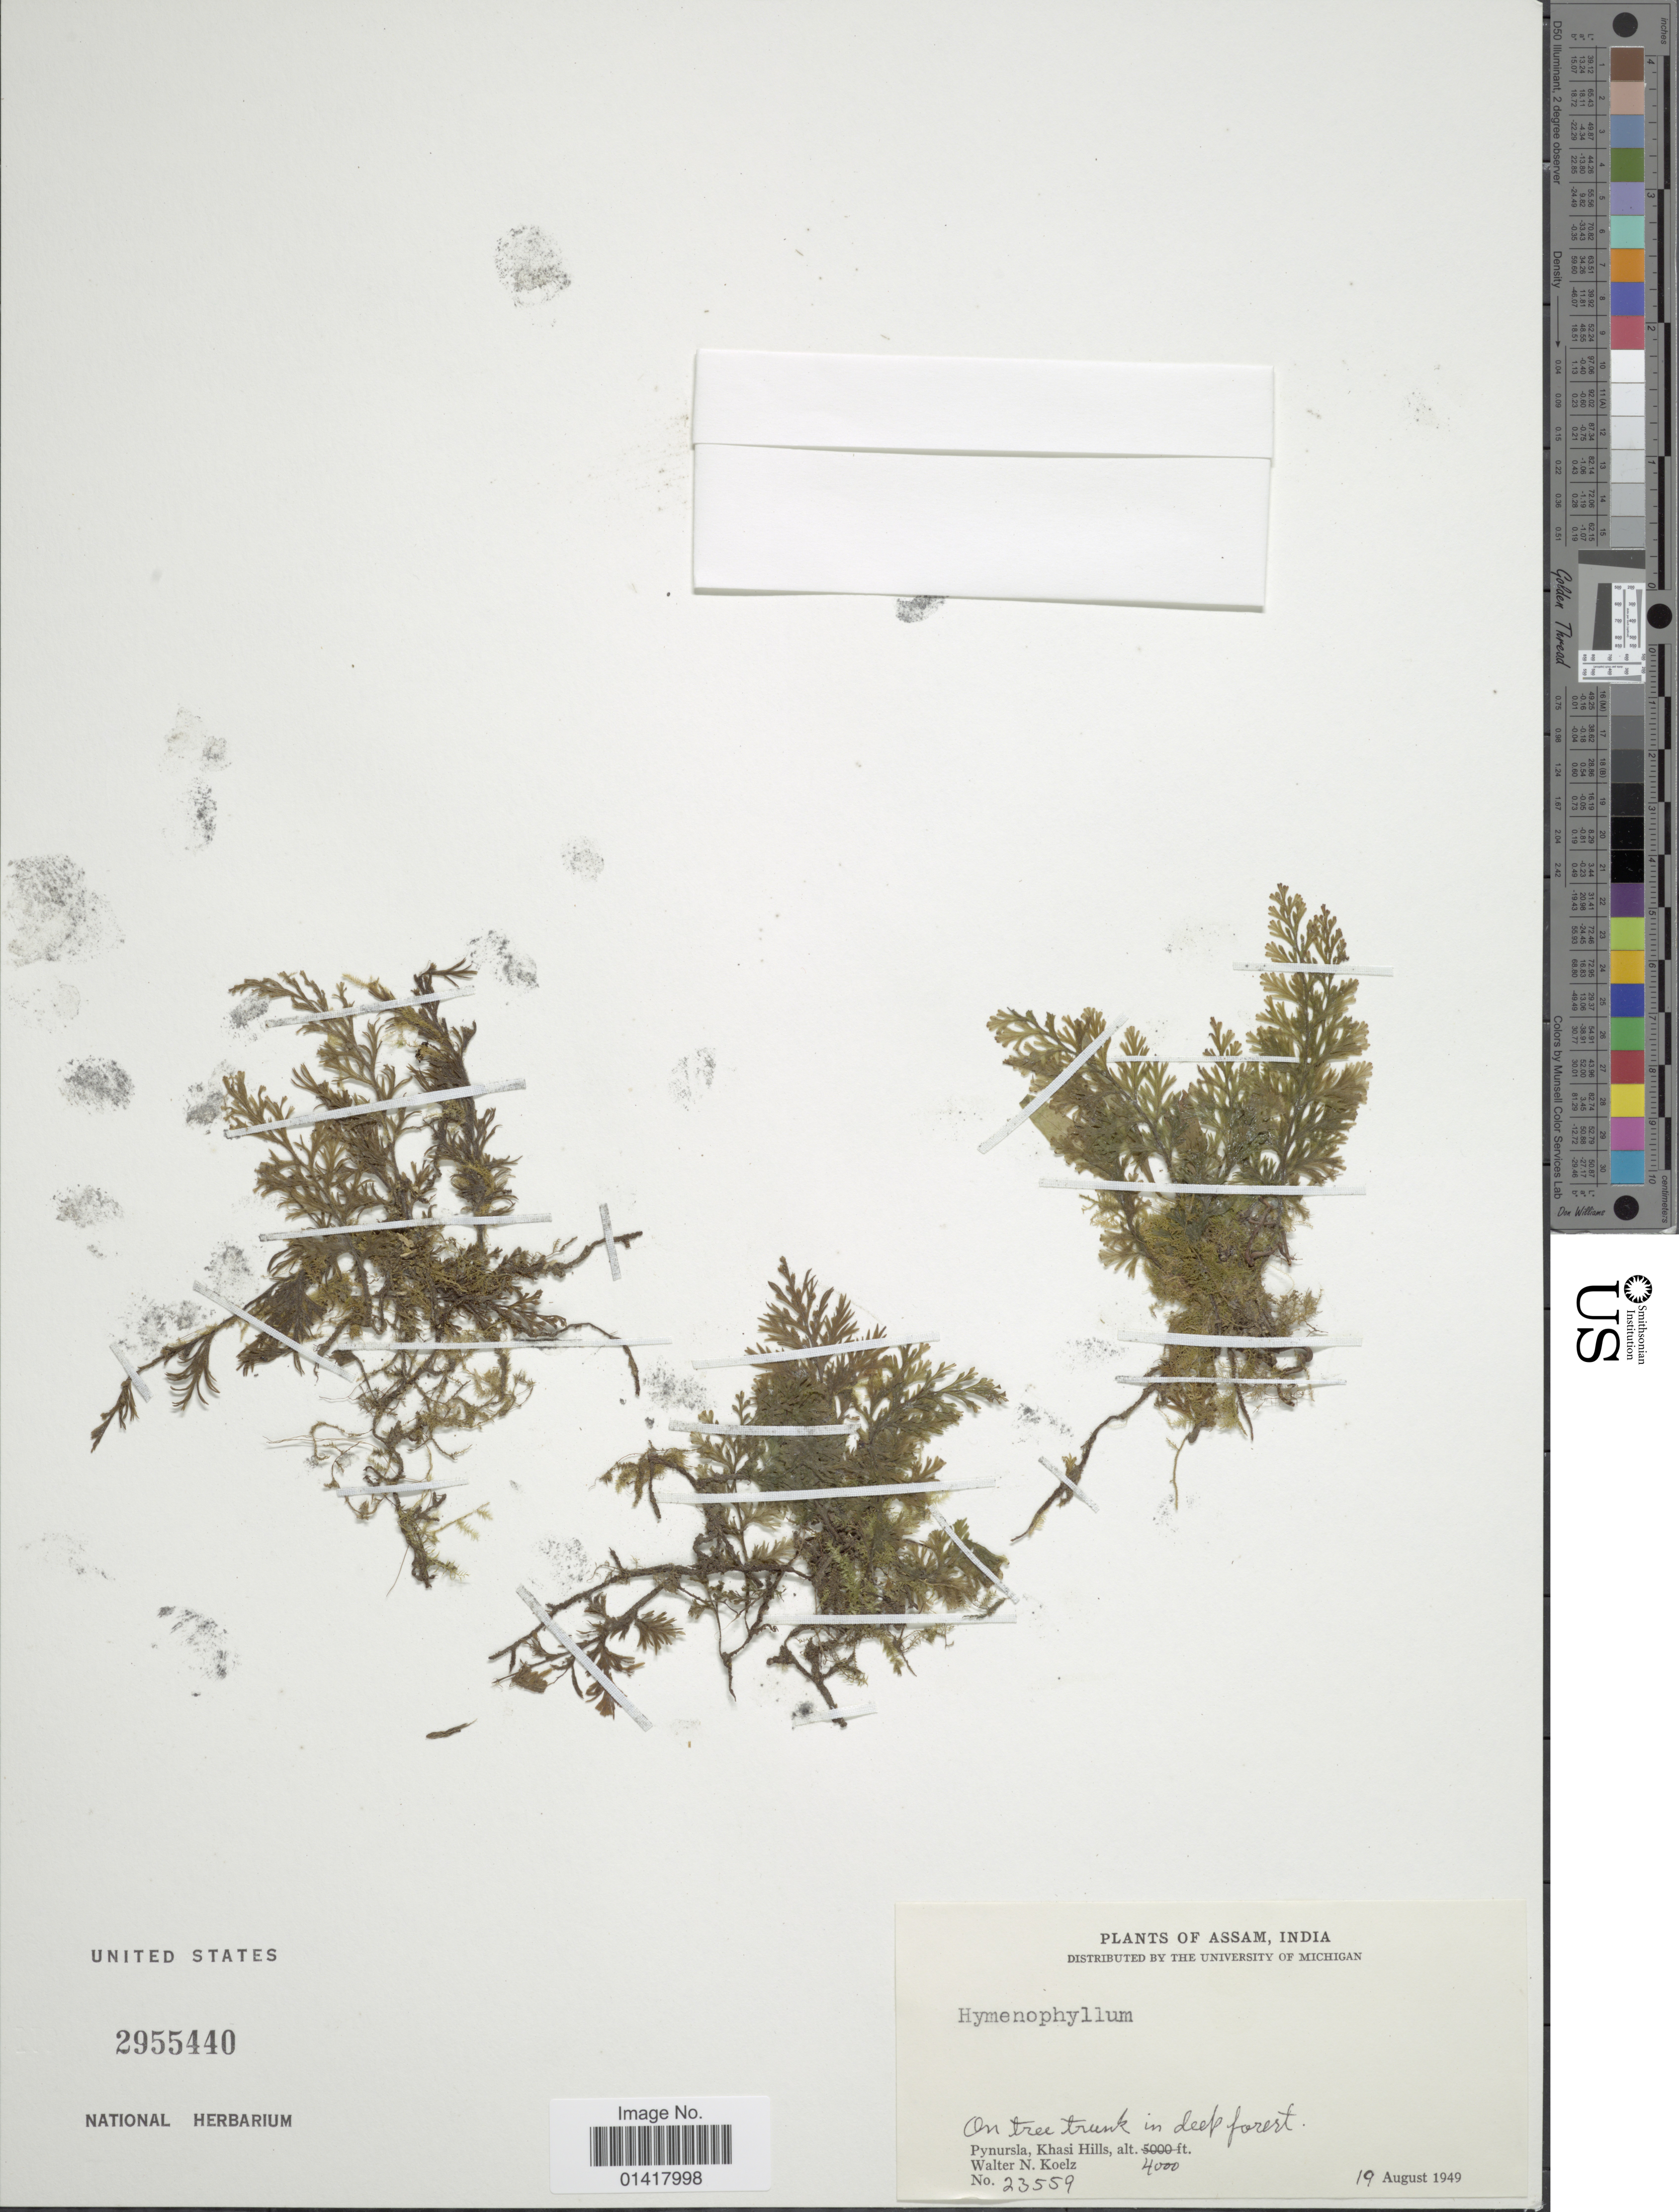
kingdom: Plantae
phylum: Tracheophyta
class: Polypodiopsida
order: Hymenophyllales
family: Hymenophyllaceae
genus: Hymenophyllum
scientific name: Hymenophyllum sp.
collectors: W. N. Koelz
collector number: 23559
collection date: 1949-08-19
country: India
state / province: Meghalaya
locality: Pynursla, Khasi Hills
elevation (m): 1219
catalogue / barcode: US 2955440